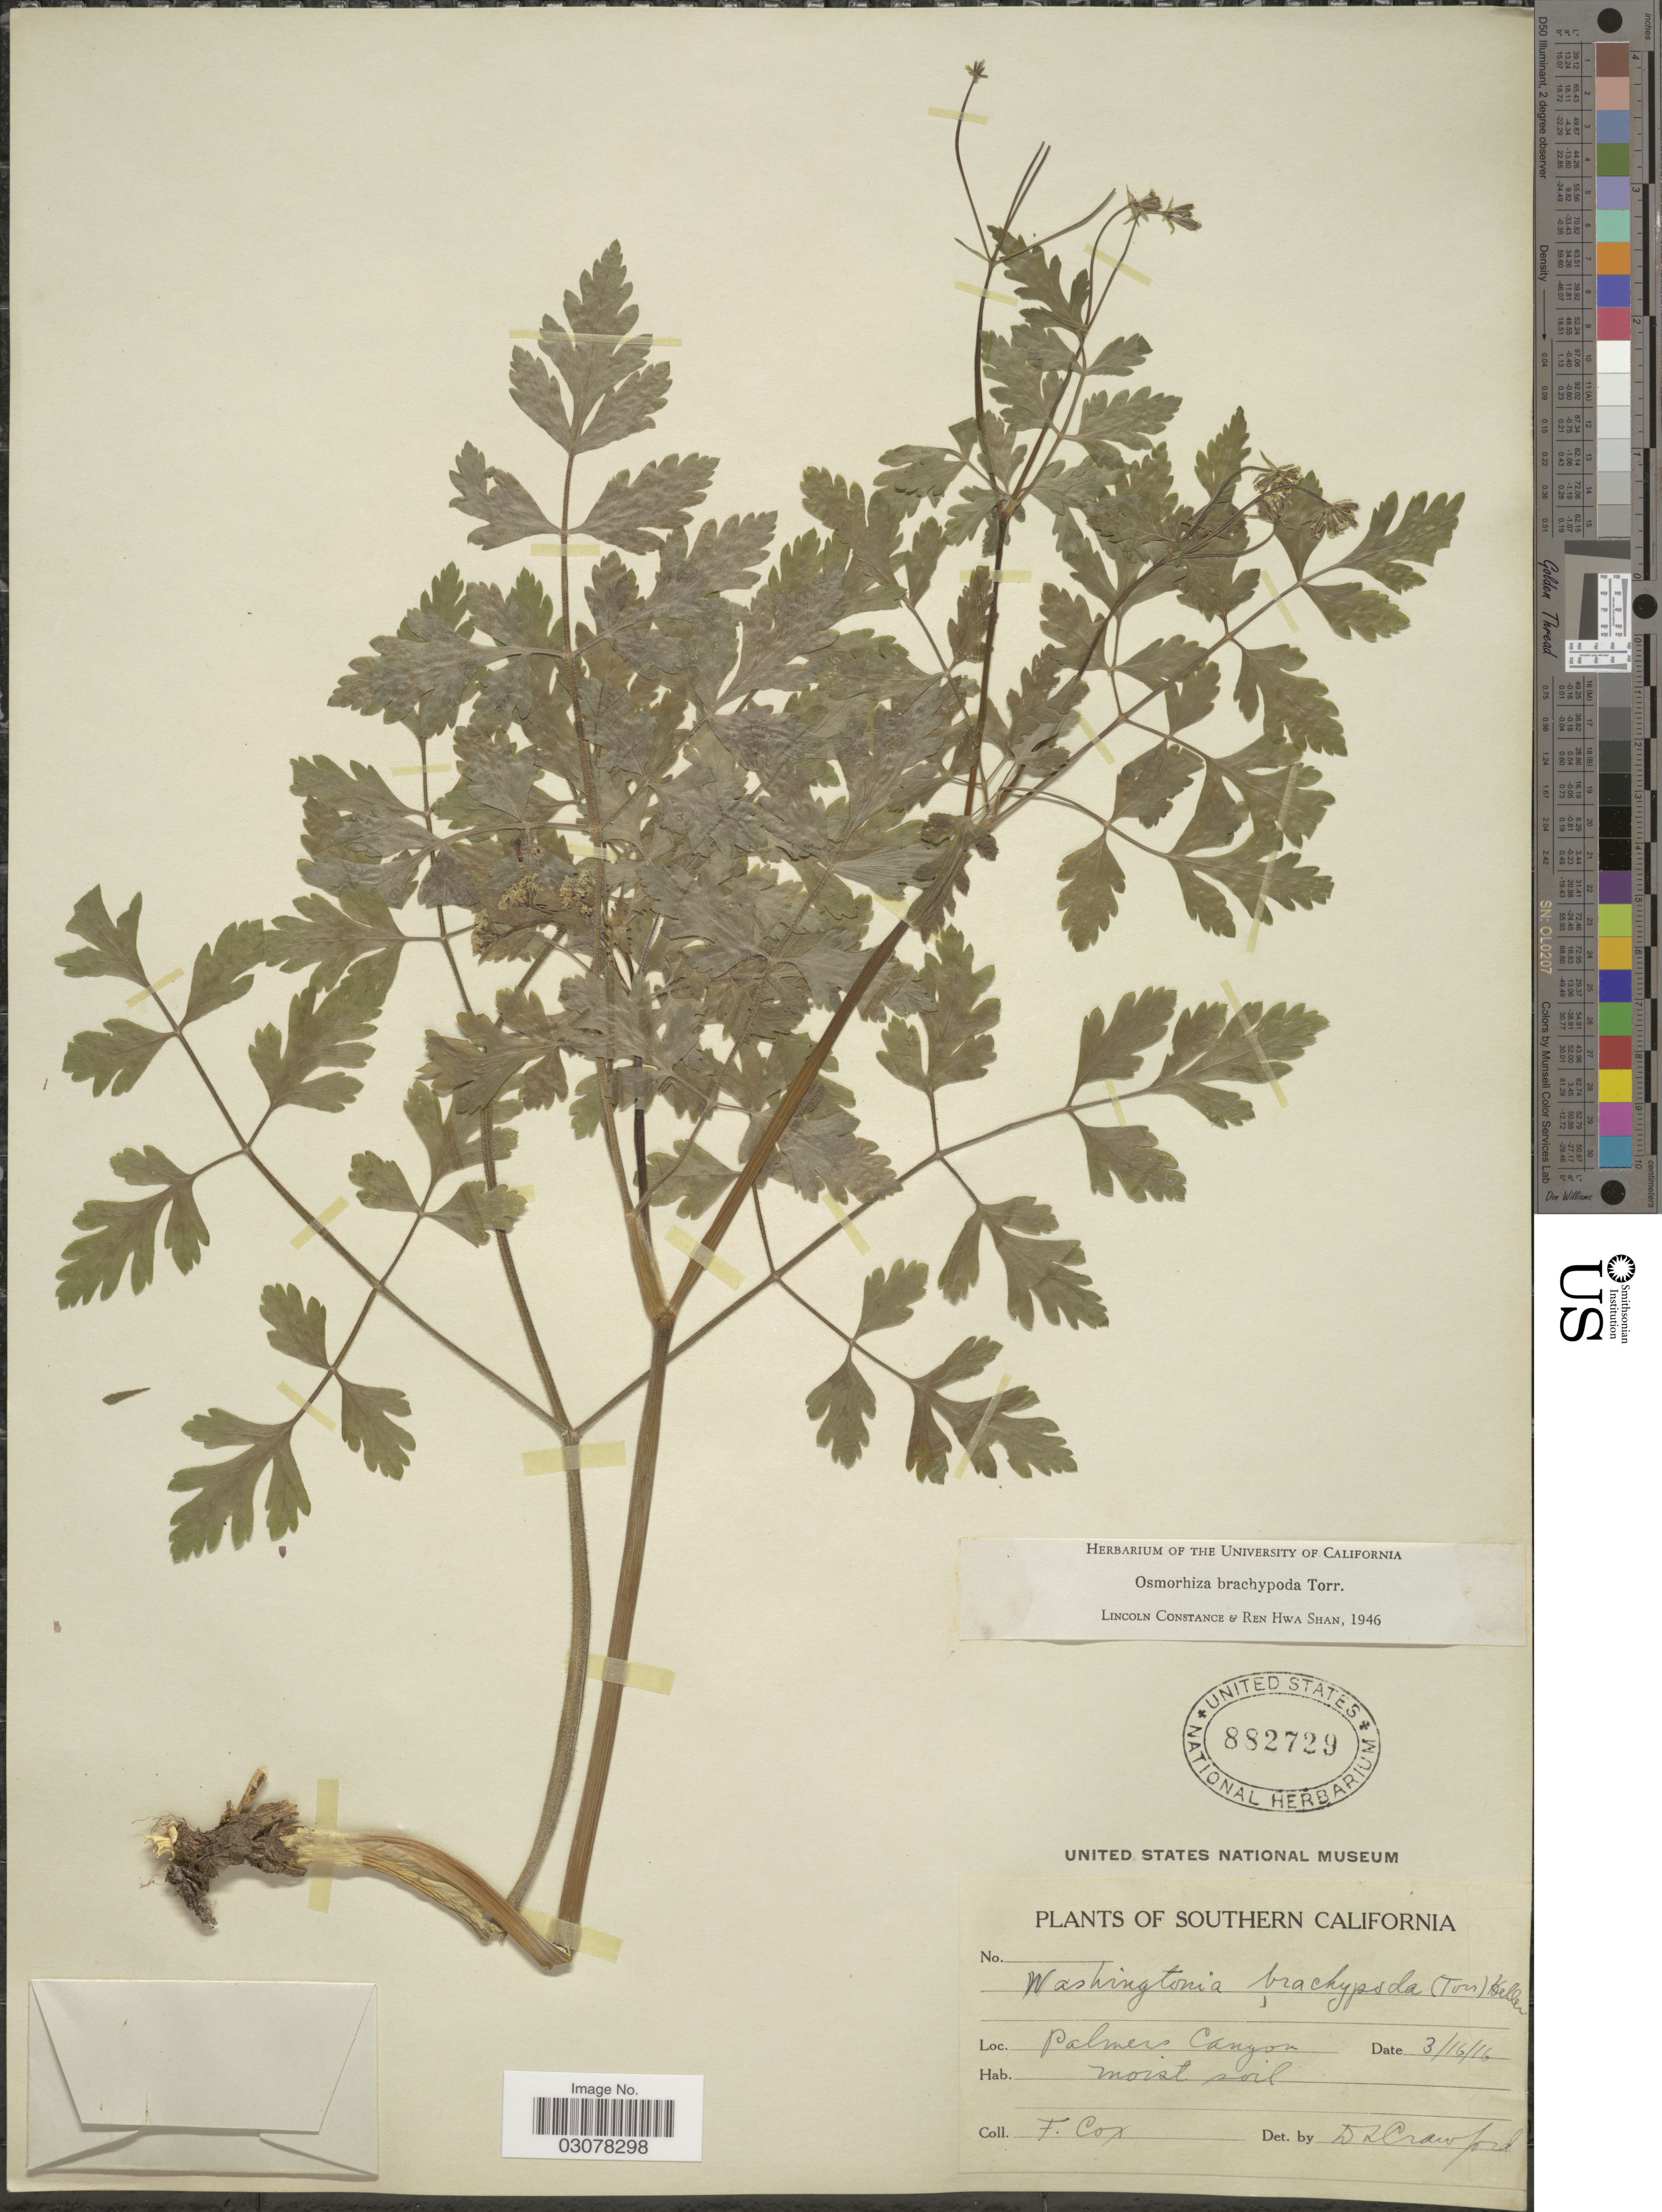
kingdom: Plantae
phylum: Tracheophyta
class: Magnoliopsida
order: Apiales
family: Apiaceae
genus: Osmorhiza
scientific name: Osmorhiza brachypoda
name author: Torr. ex Durand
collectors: F. Cox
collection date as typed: Transcribed d/m/y: 16/3/16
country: United States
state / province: California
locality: Southern California. Palmers Canyon.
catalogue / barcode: US 882729